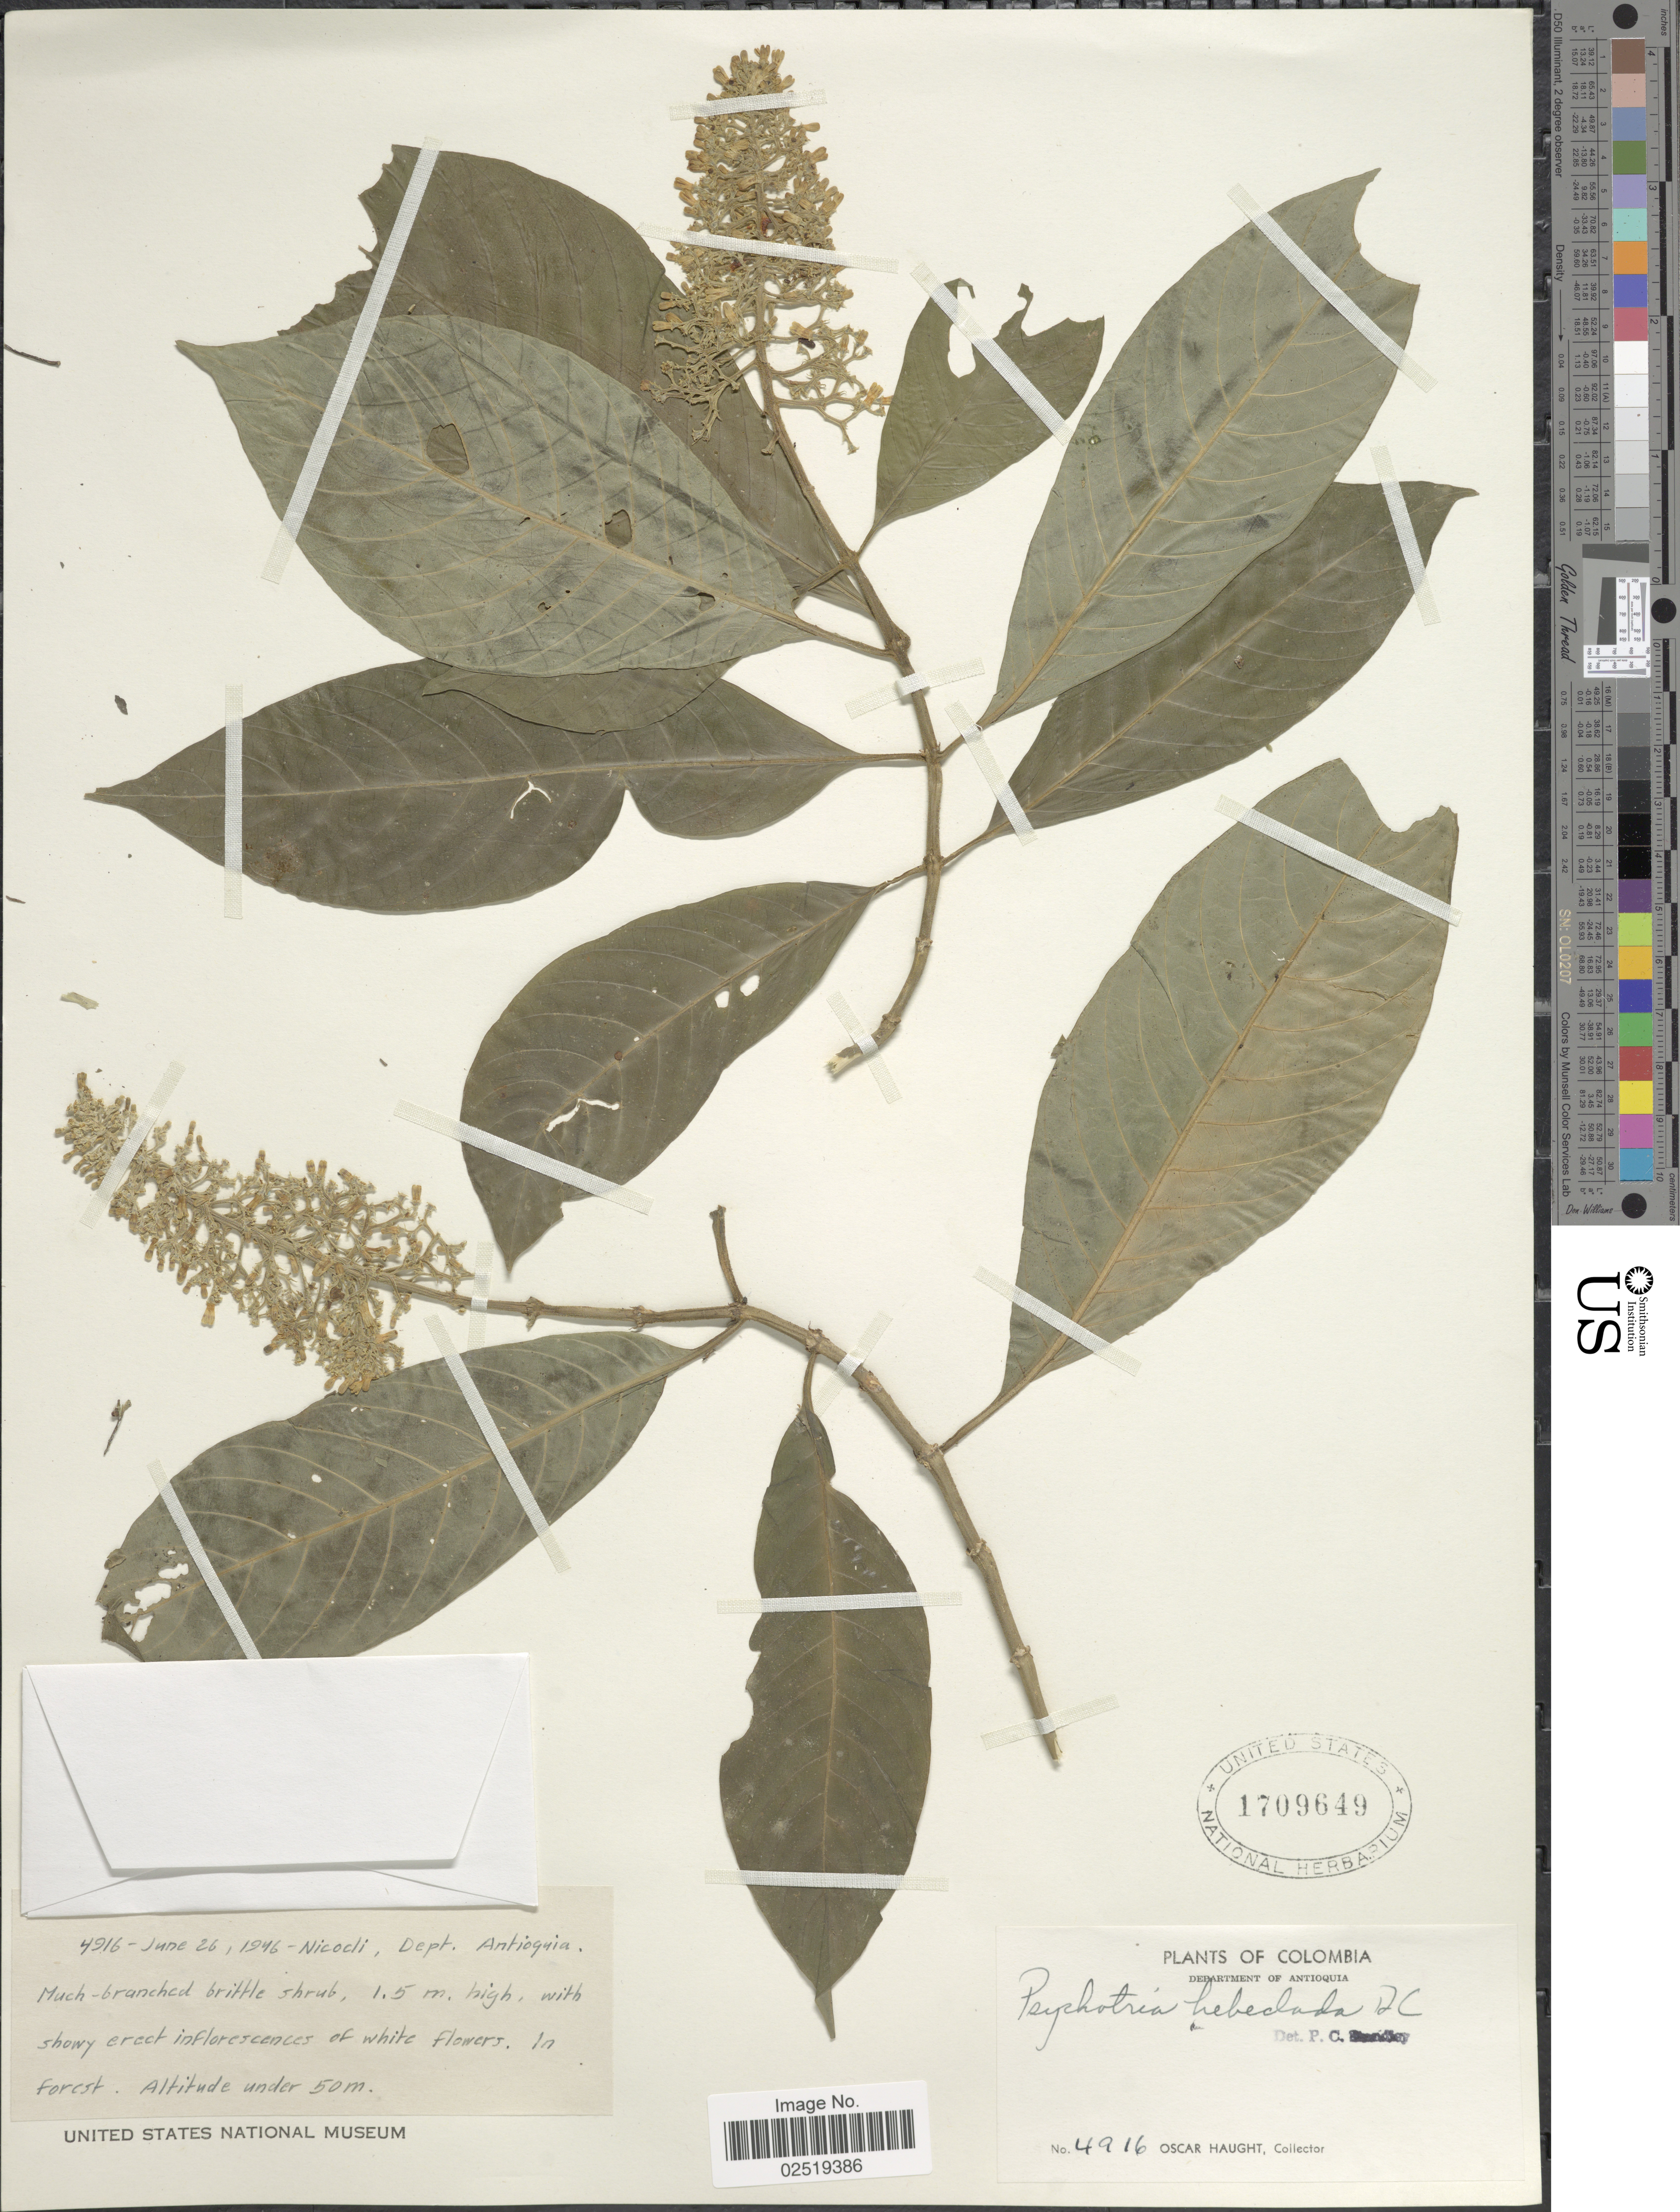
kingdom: Plantae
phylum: Tracheophyta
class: Magnoliopsida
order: Gentianales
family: Rubiaceae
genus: Psychotria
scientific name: Psychotria hebeclada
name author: DC.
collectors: O. L. Haught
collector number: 4916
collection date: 1946-06-26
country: Colombia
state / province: Antioquia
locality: Nicocli, Dept. Antioquia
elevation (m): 50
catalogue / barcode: US 1709649